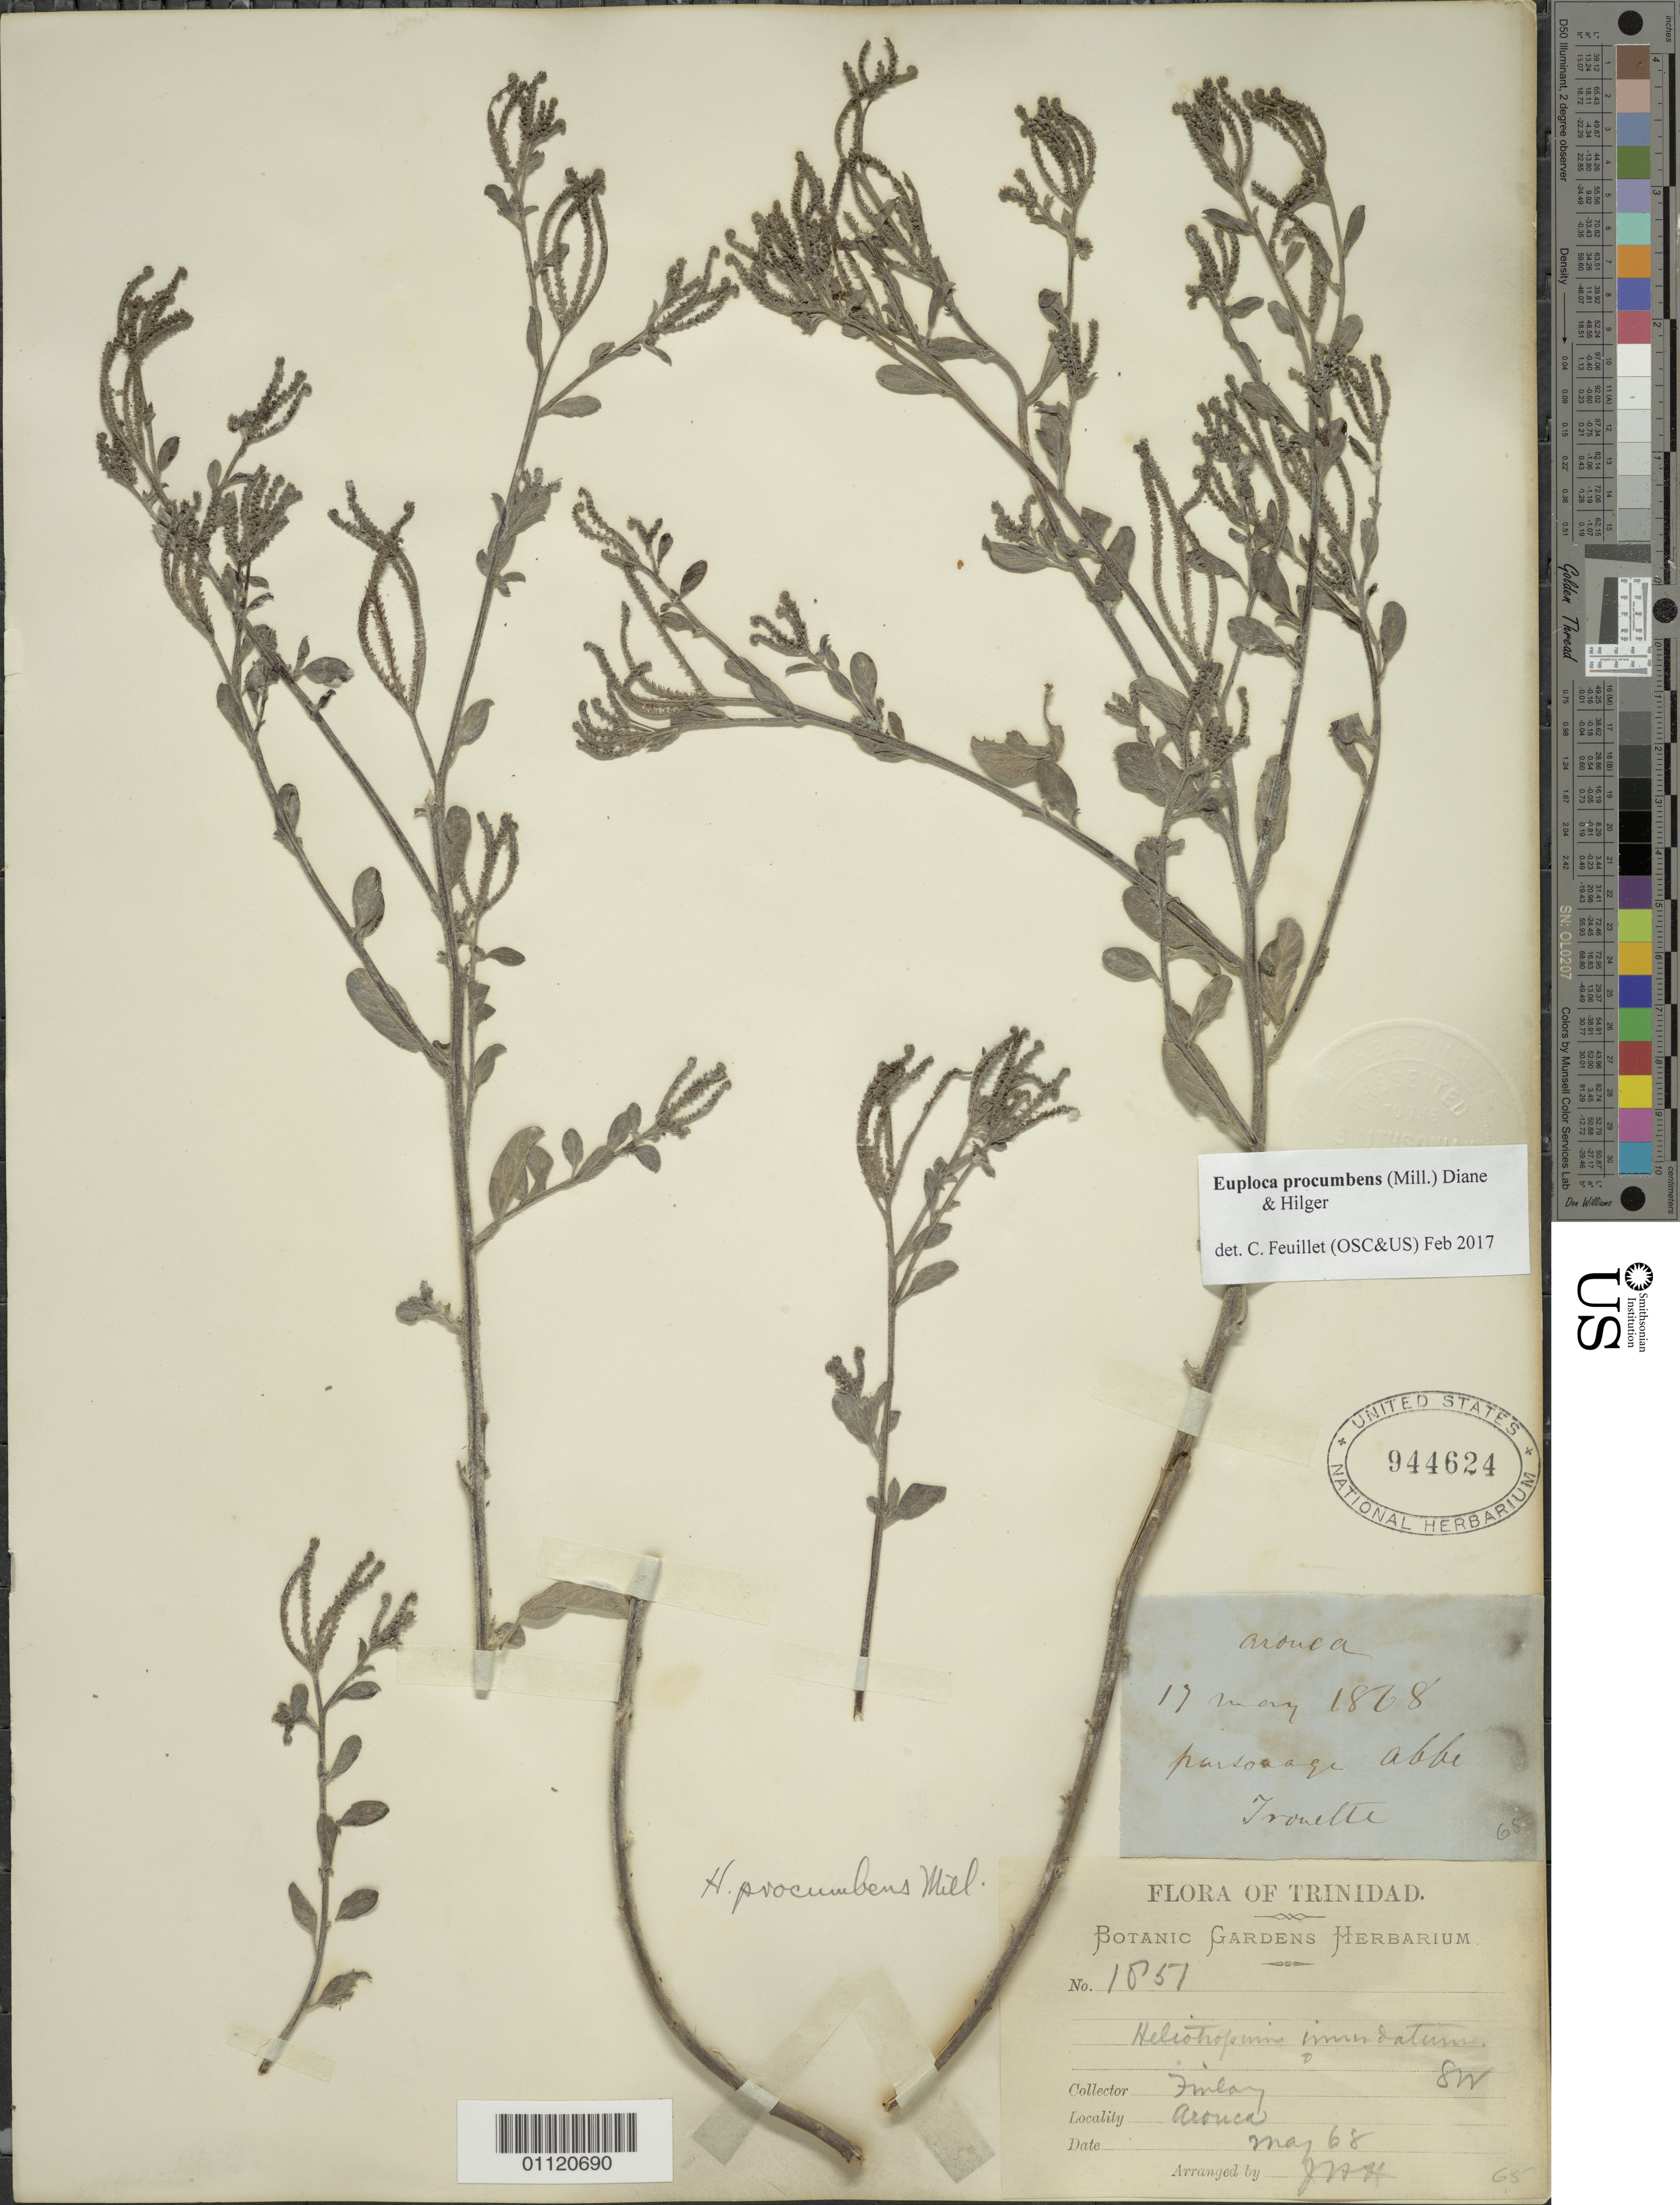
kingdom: Plantae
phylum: Tracheophyta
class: Magnoliopsida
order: Boraginales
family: Heliotropiaceae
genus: Heliotropium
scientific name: Heliotropium procumbens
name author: Mill.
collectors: -. Finlay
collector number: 1851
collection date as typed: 01 May 1868 to 31 May 1868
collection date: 1868-05-01/1868-05-31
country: Trinidad and Tobago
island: Trinidad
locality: Arouca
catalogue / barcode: US 944624